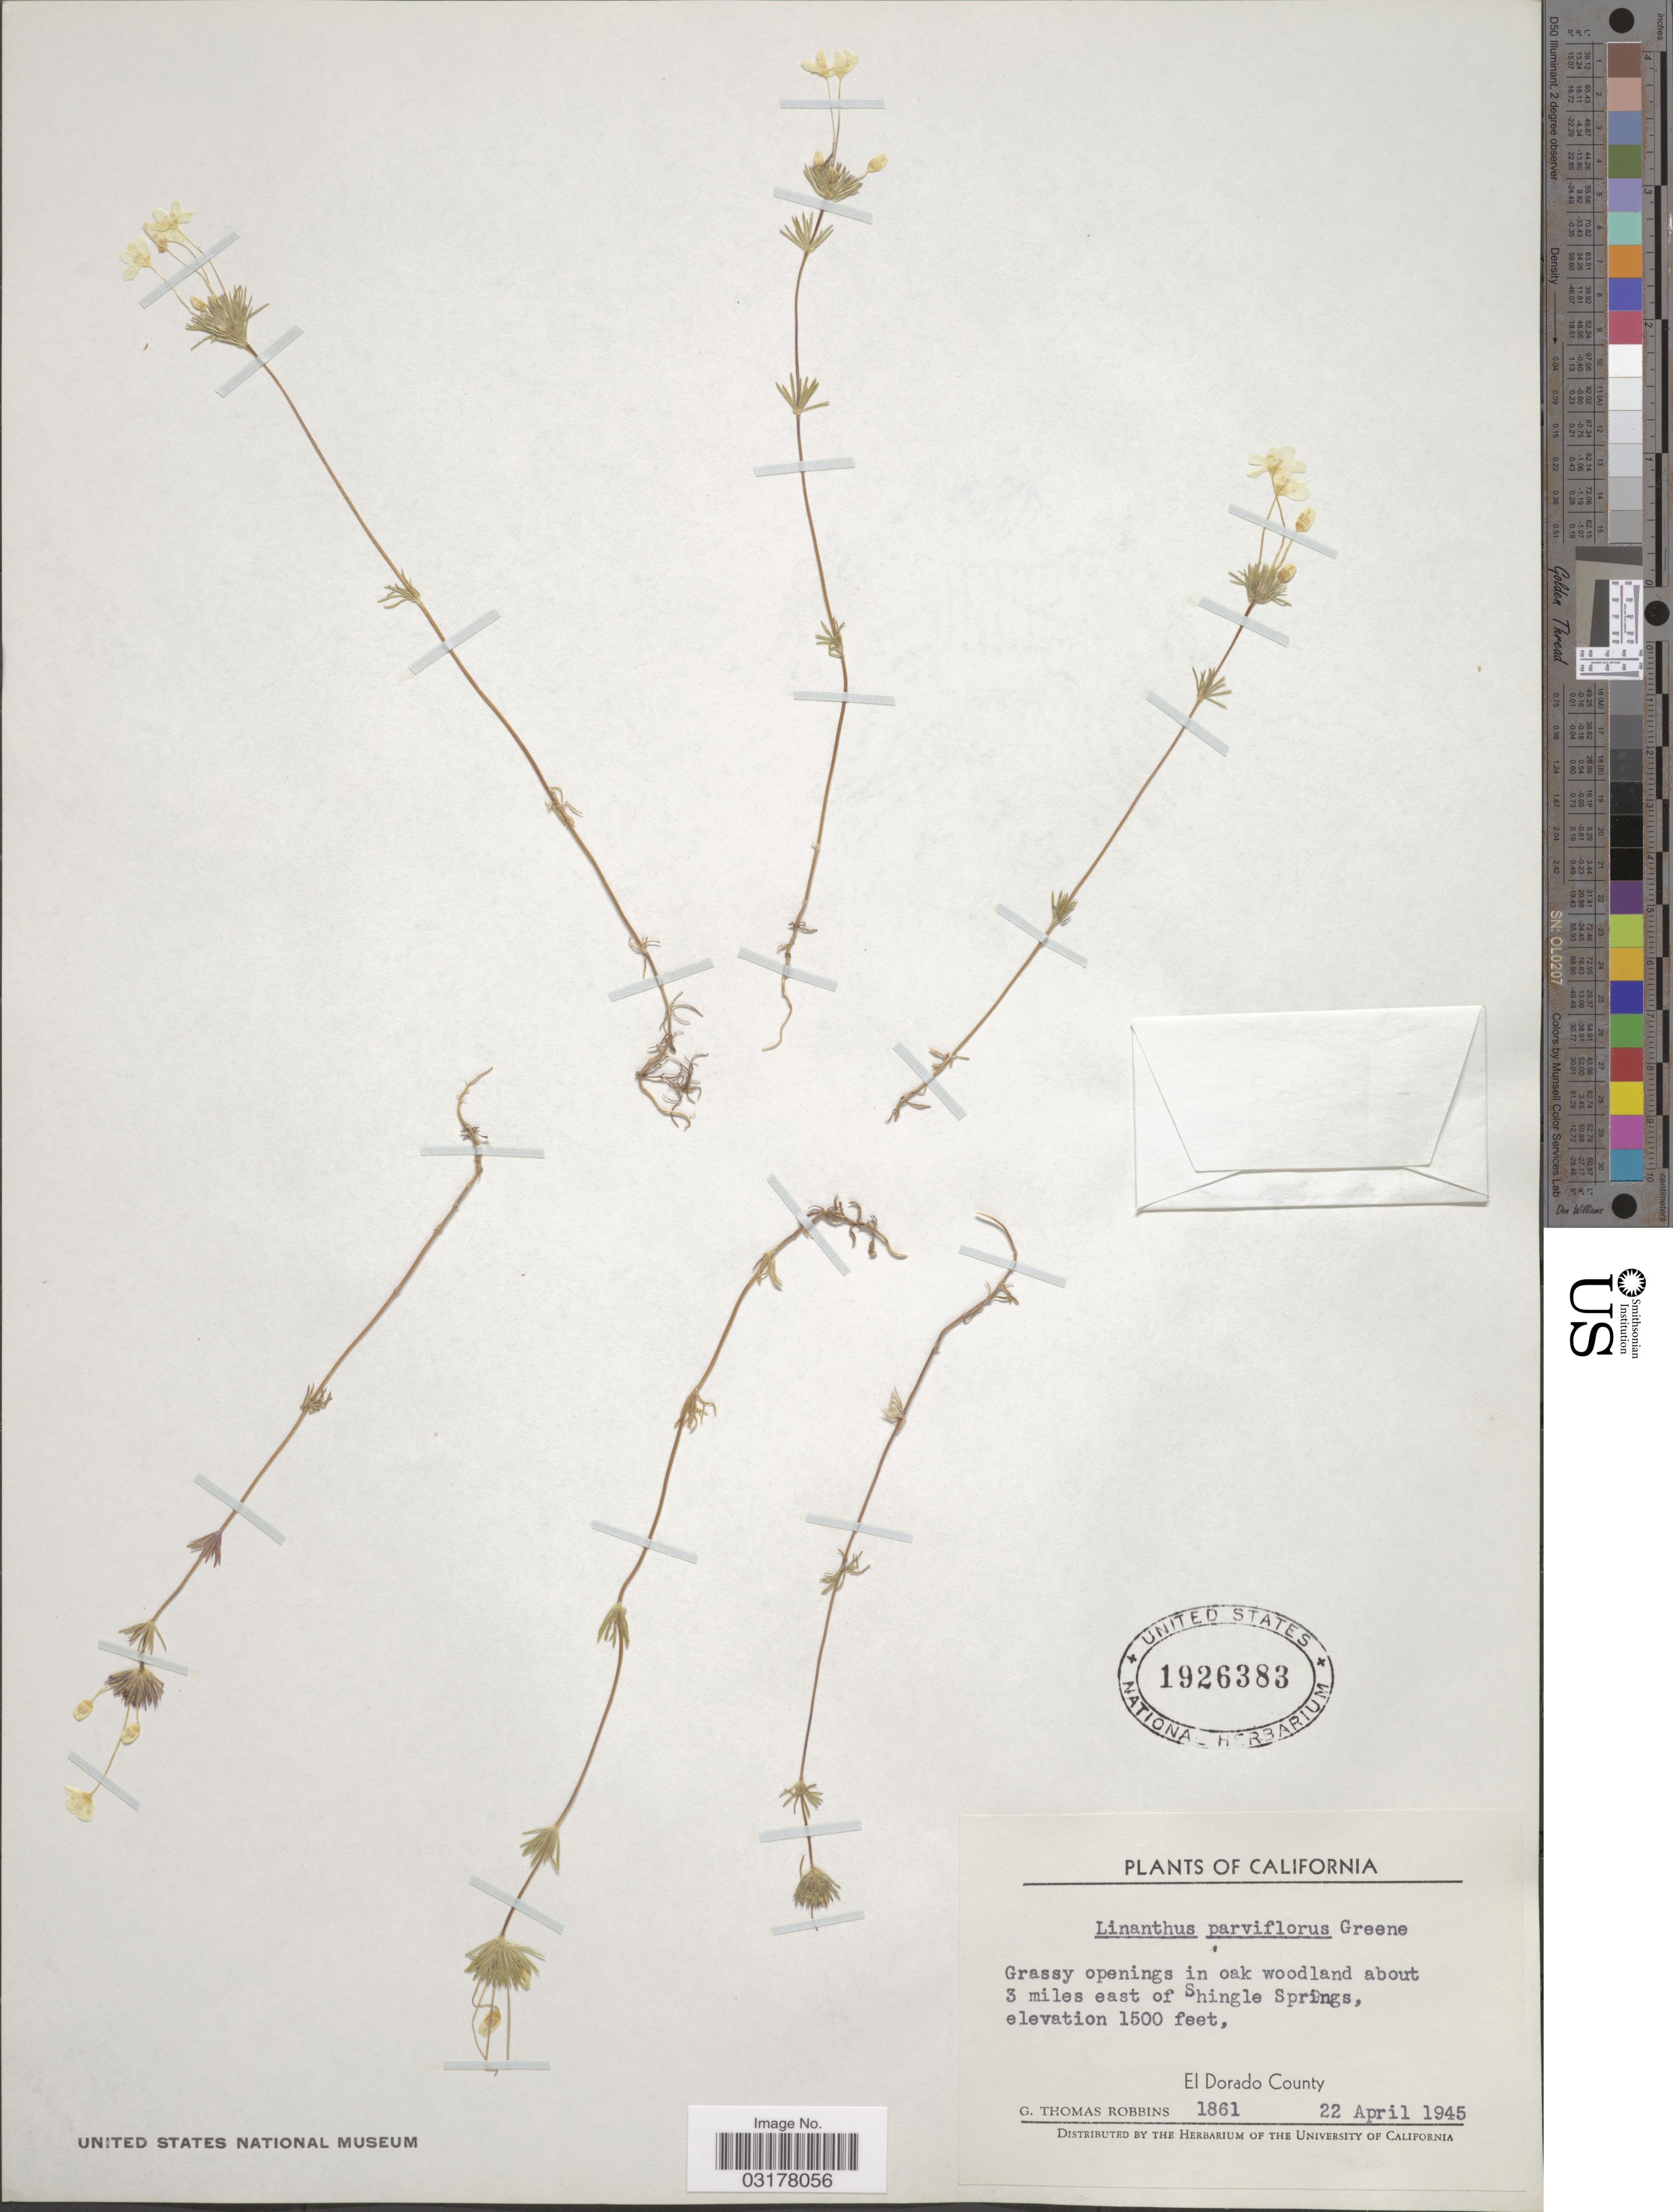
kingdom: Plantae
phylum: Tracheophyta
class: Magnoliopsida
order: Ericales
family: Polemoniaceae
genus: Leptosiphon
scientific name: Leptosiphon parviflorus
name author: Benth.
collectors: G. T. Robbins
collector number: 1861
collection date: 1945-04-22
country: United States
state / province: California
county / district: El Dorado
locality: Grassy openings in oak woodland about 3 miles east of Shingle Springs, El Dorado County.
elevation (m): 457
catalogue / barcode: US 1926383